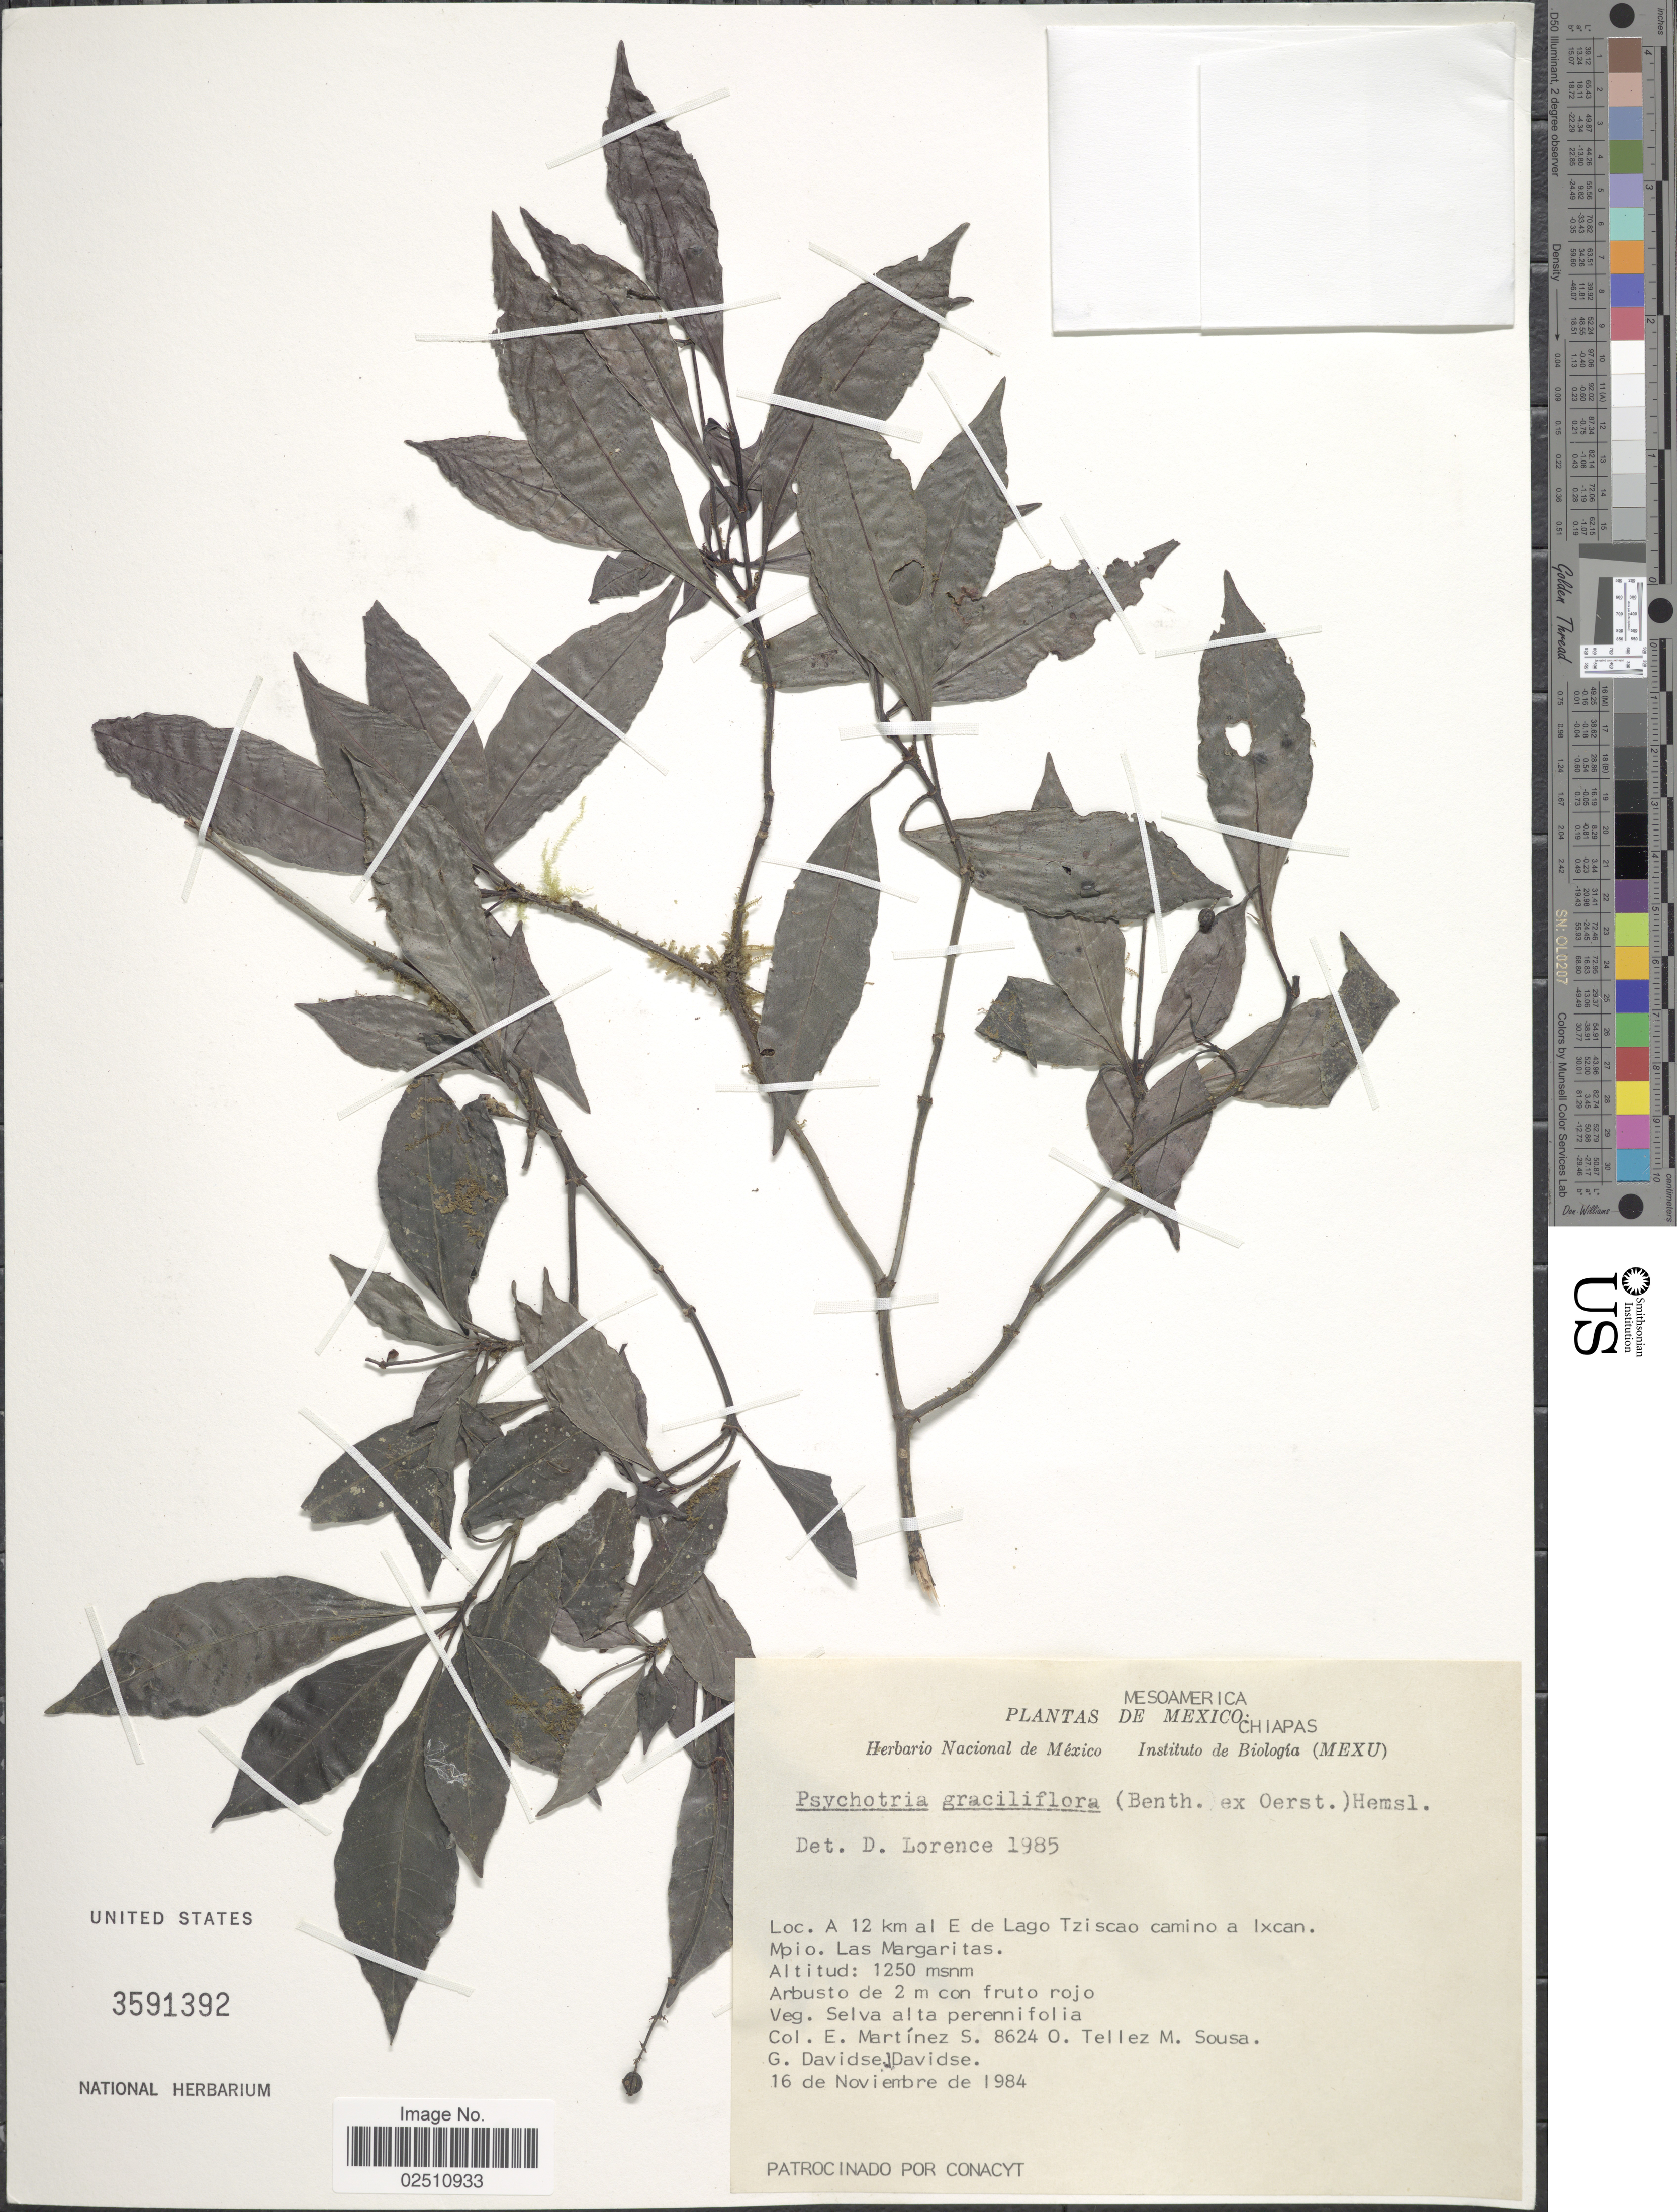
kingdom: Plantae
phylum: Tracheophyta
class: Magnoliopsida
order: Gentianales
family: Rubiaceae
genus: Psychotria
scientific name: Psychotria graciliflora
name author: Benth.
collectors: E. M. Martínez S., M. Sousa, G. Davidse, J. Davidse & O. Tellez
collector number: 8624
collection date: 1984-11-16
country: Mexico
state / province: Chiapas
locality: A 12 km al E de Lago Tziscao camino a Ixcan, Mpio. Las Margaritas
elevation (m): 1250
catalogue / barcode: US 3591392